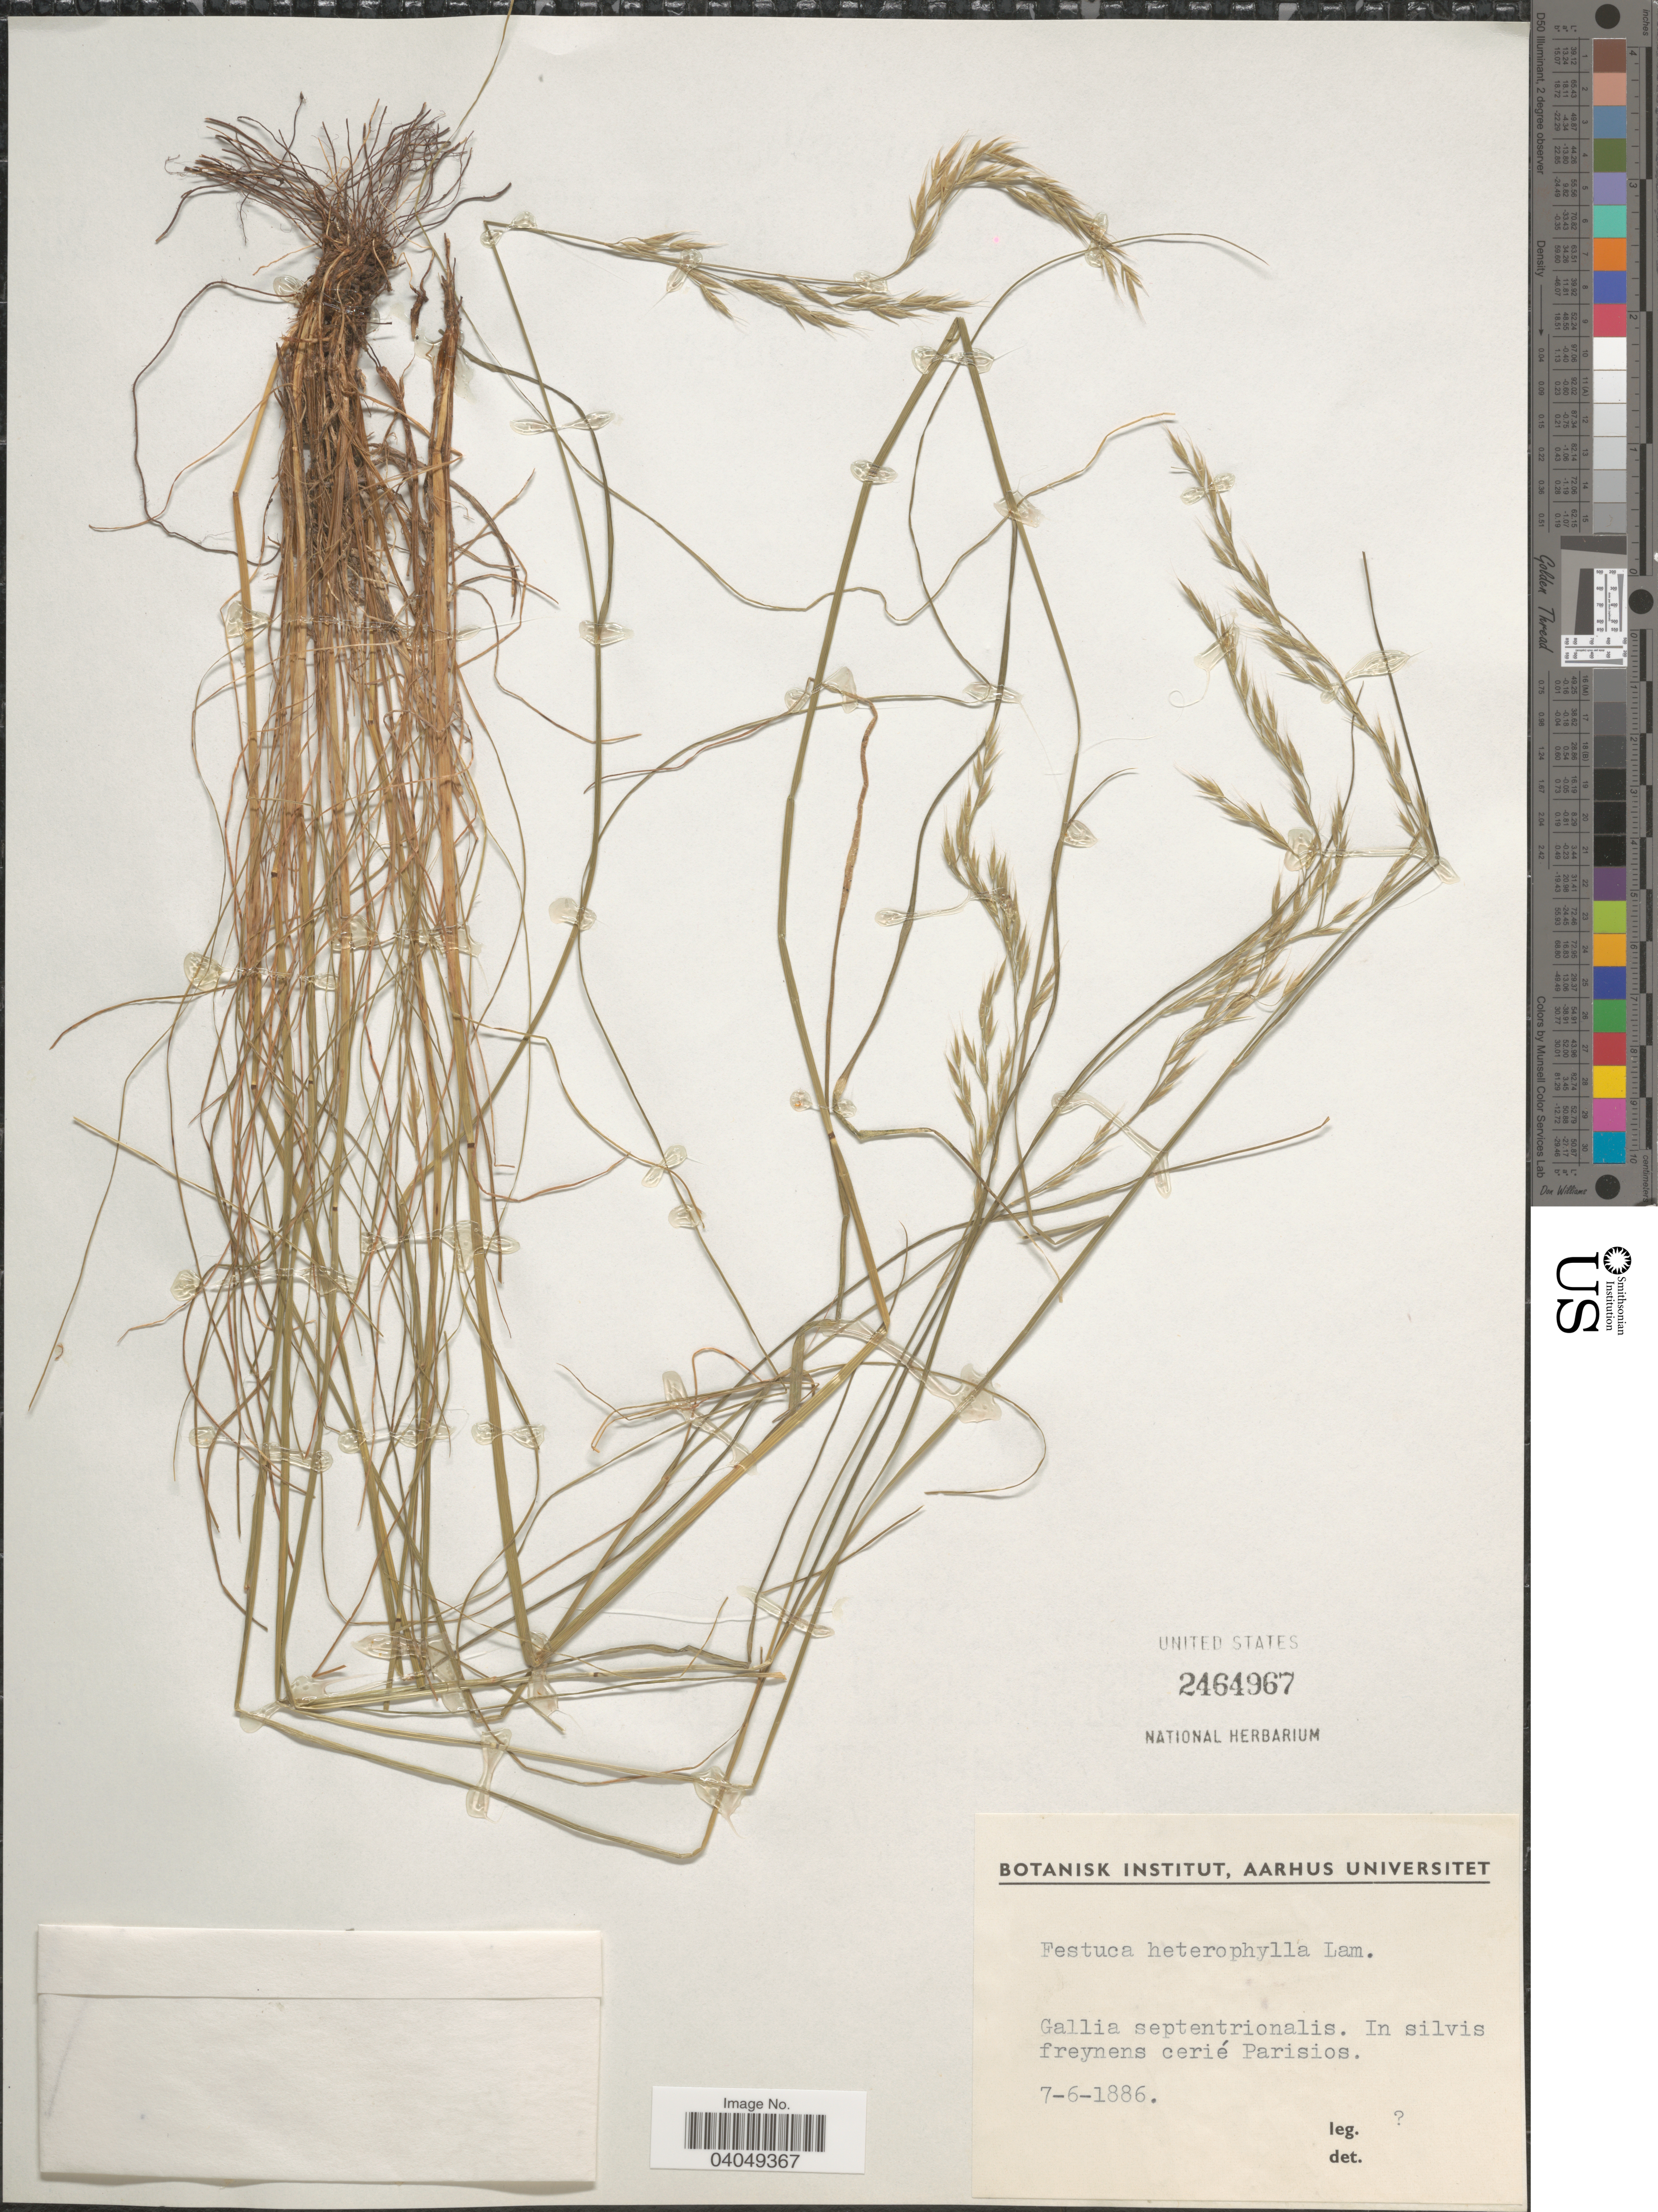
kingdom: Plantae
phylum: Tracheophyta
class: Liliopsida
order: Poales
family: Poaceae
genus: Festuca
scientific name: Festuca heterophylla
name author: Lam.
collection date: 1886-06-07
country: France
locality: Gallia septentrionalis. In silvis freynens cerié Parisios.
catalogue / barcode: US 2464967